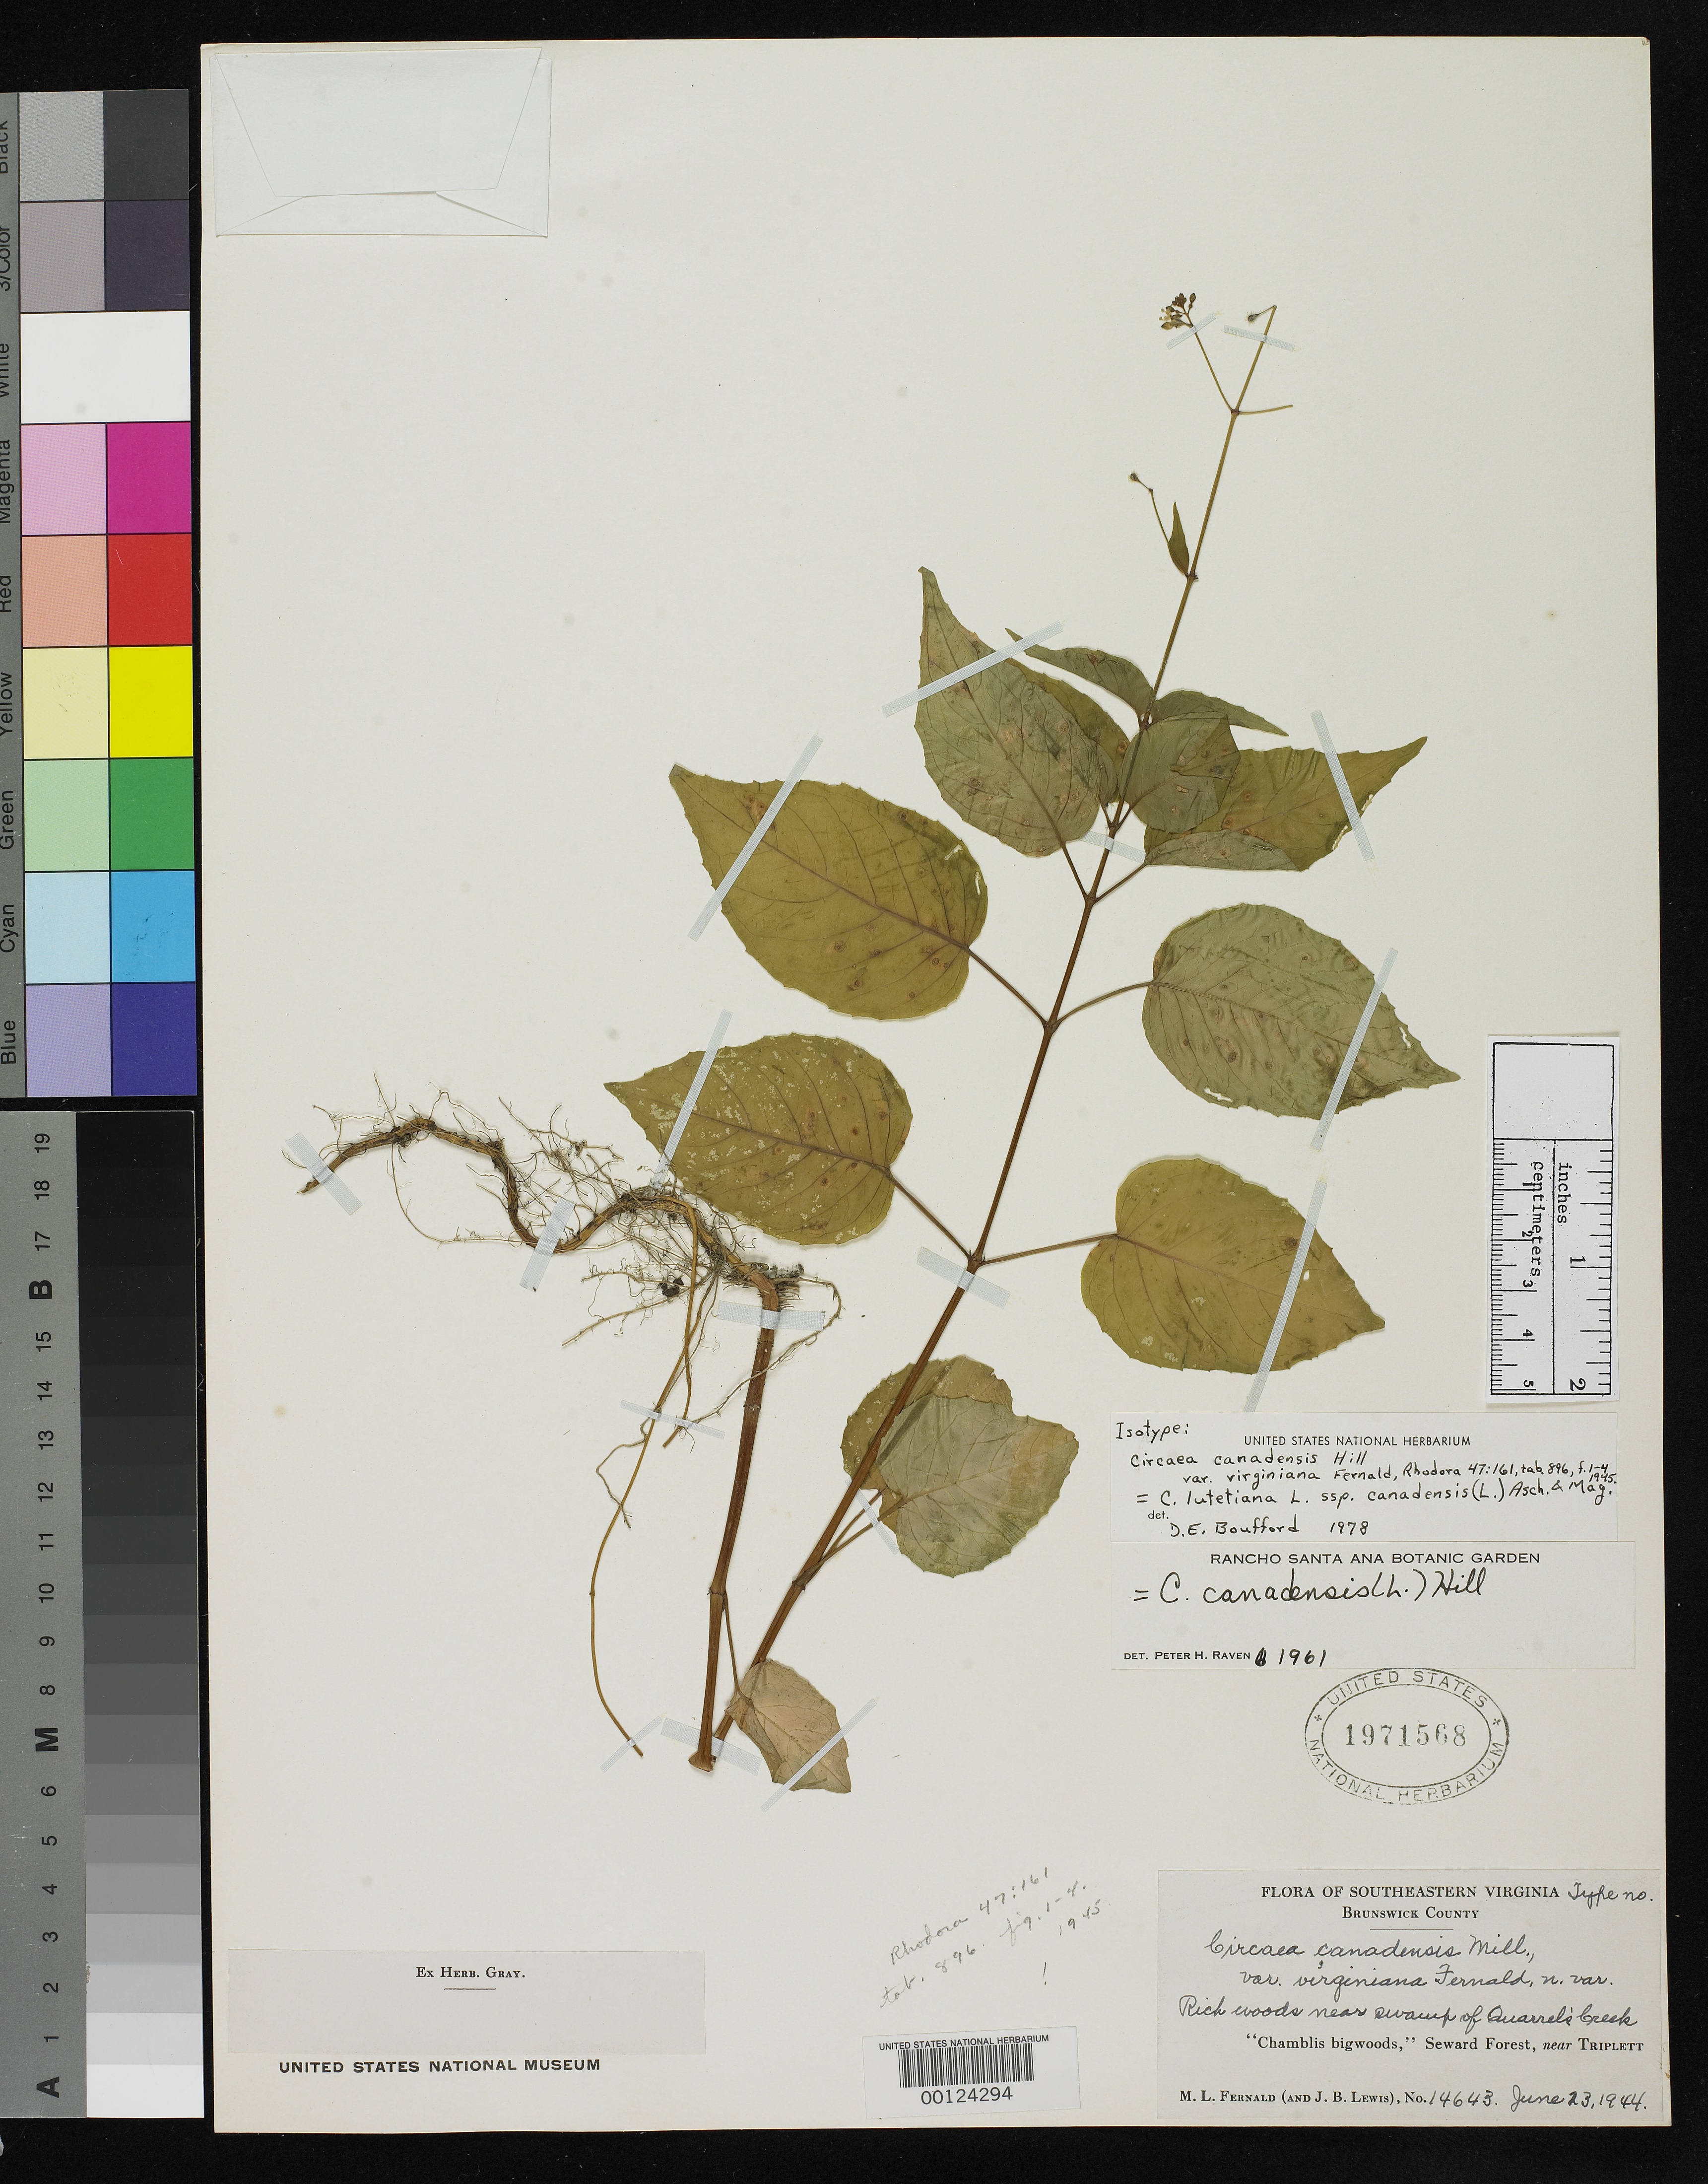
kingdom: Plantae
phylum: Tracheophyta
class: Magnoliopsida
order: Myrtales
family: Onagraceae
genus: Circaea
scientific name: Circaea canadensis var. virginiana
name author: Fernald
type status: Isotype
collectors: M. L. Fernald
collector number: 14643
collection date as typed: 23 Jun 1944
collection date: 1944-06-23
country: United States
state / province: Virginia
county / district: Brunswick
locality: Rich woods near swamp of Quarrel's Creek. "Chambliss bigwoods," Seward Forest, neat Triplett.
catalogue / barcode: US 1971568